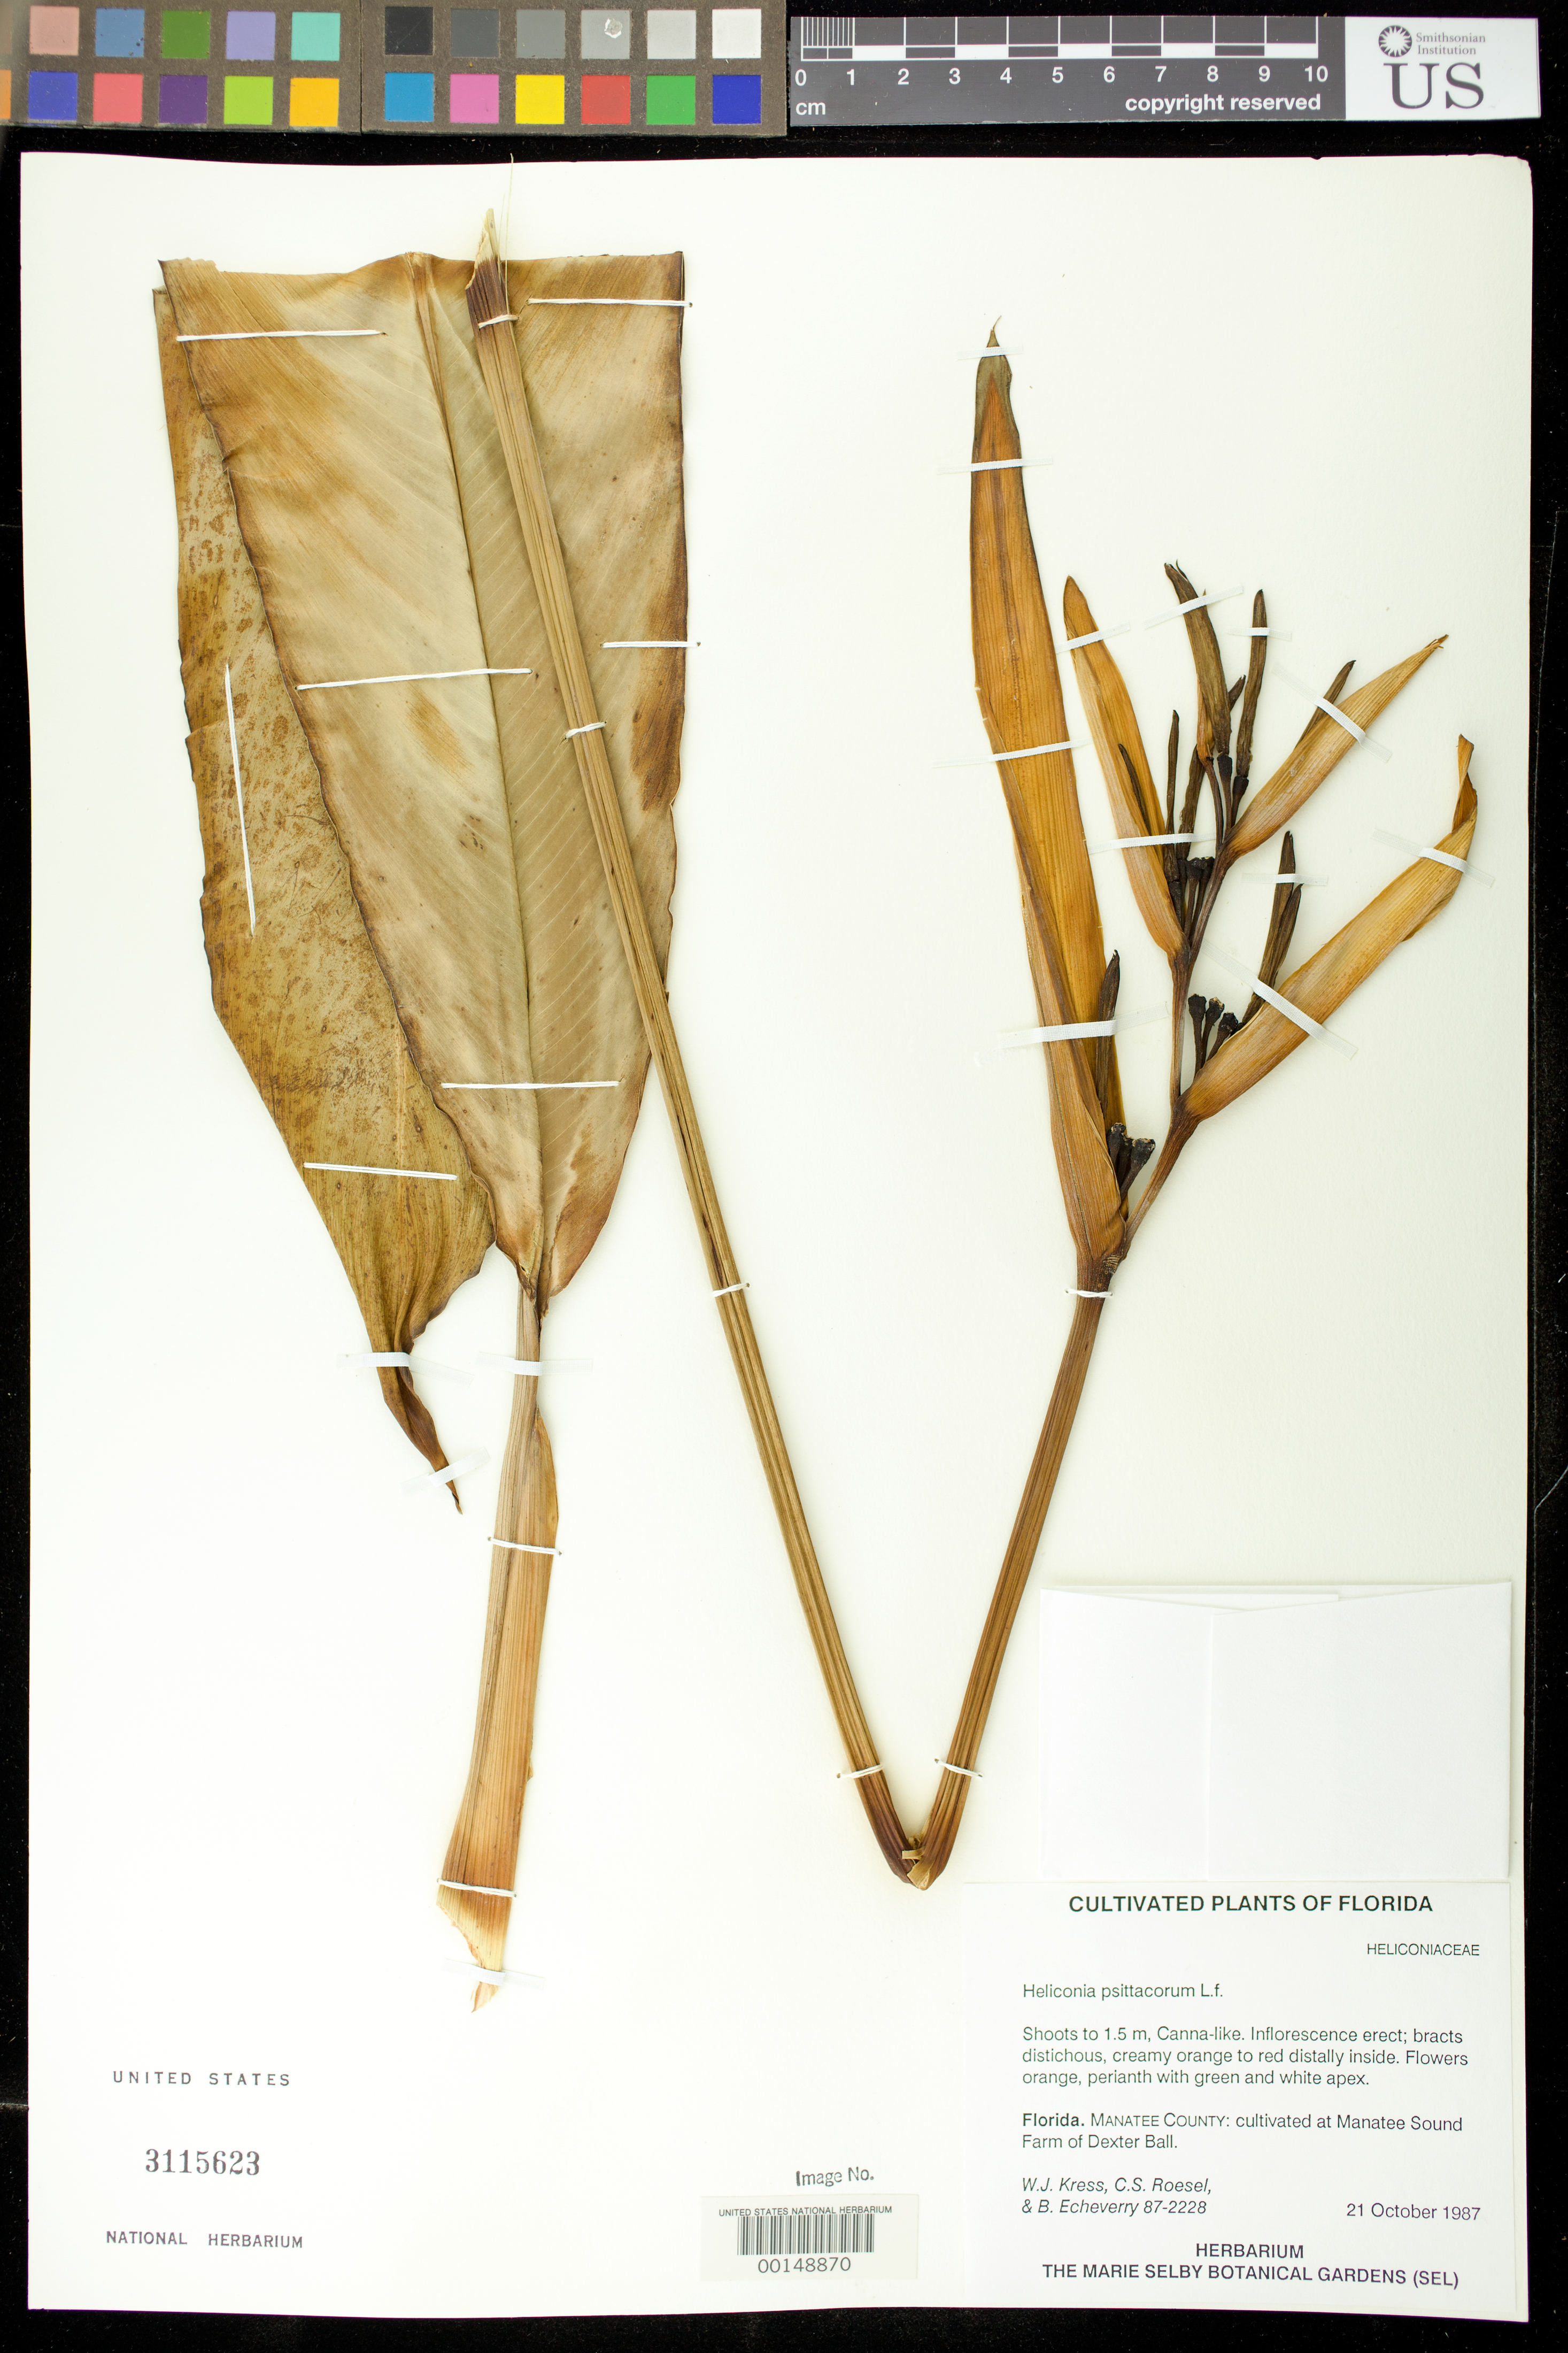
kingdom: Plantae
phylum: Tracheophyta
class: Liliopsida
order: Zingiberales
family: Heliconiaceae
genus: Heliconia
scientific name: Heliconia psittacorum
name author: L. f.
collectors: W. J. Kress & C. S. Roesel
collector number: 87-2228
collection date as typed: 21 Oct 1987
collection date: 1987-10-21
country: United States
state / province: Florida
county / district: Manatee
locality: Manatee sound farm of dexter ball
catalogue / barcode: US 3115623